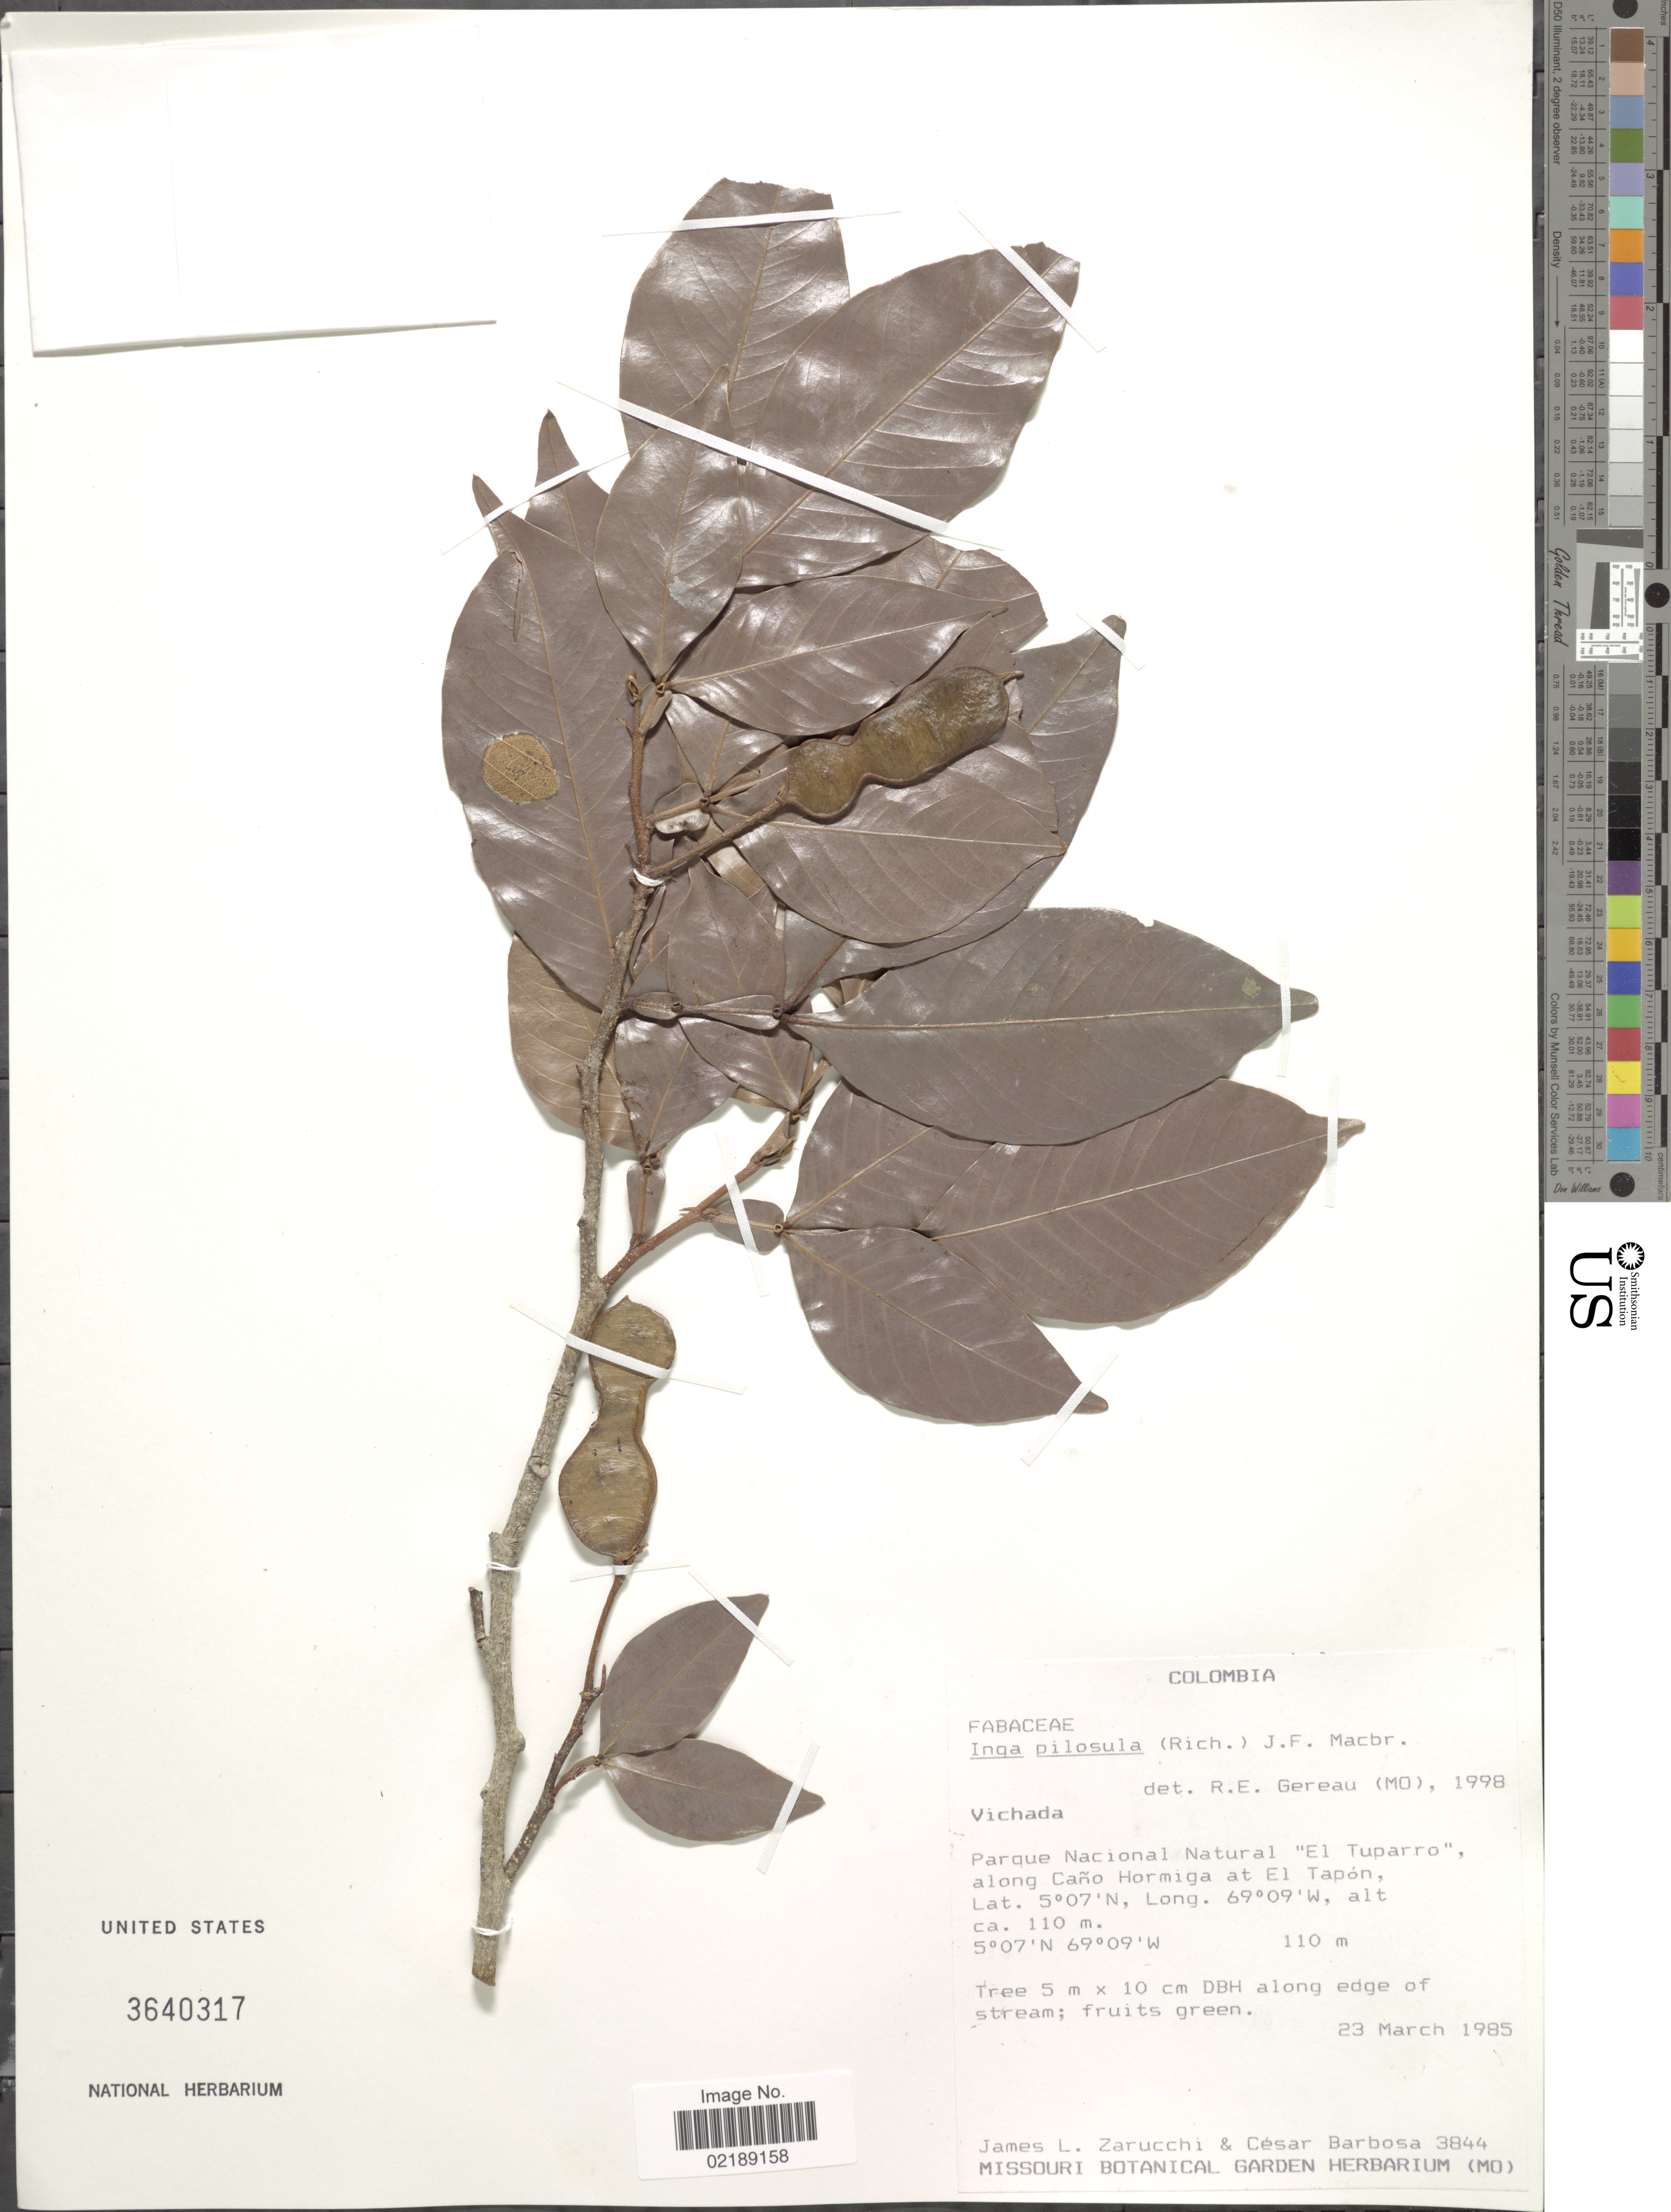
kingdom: Plantae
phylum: Tracheophyta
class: Magnoliopsida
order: Fabales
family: Fabaceae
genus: Inga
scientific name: Inga pilosula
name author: (Rich.) J.F. Macbr.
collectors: J. L. Zarucchi & C. E. Barbosa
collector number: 3844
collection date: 1985-03-23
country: Colombia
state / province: Vichada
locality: Parque Nacional Natural El Tuparro along Cano Hormiga at El Tapon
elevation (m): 110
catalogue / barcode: US 3640317